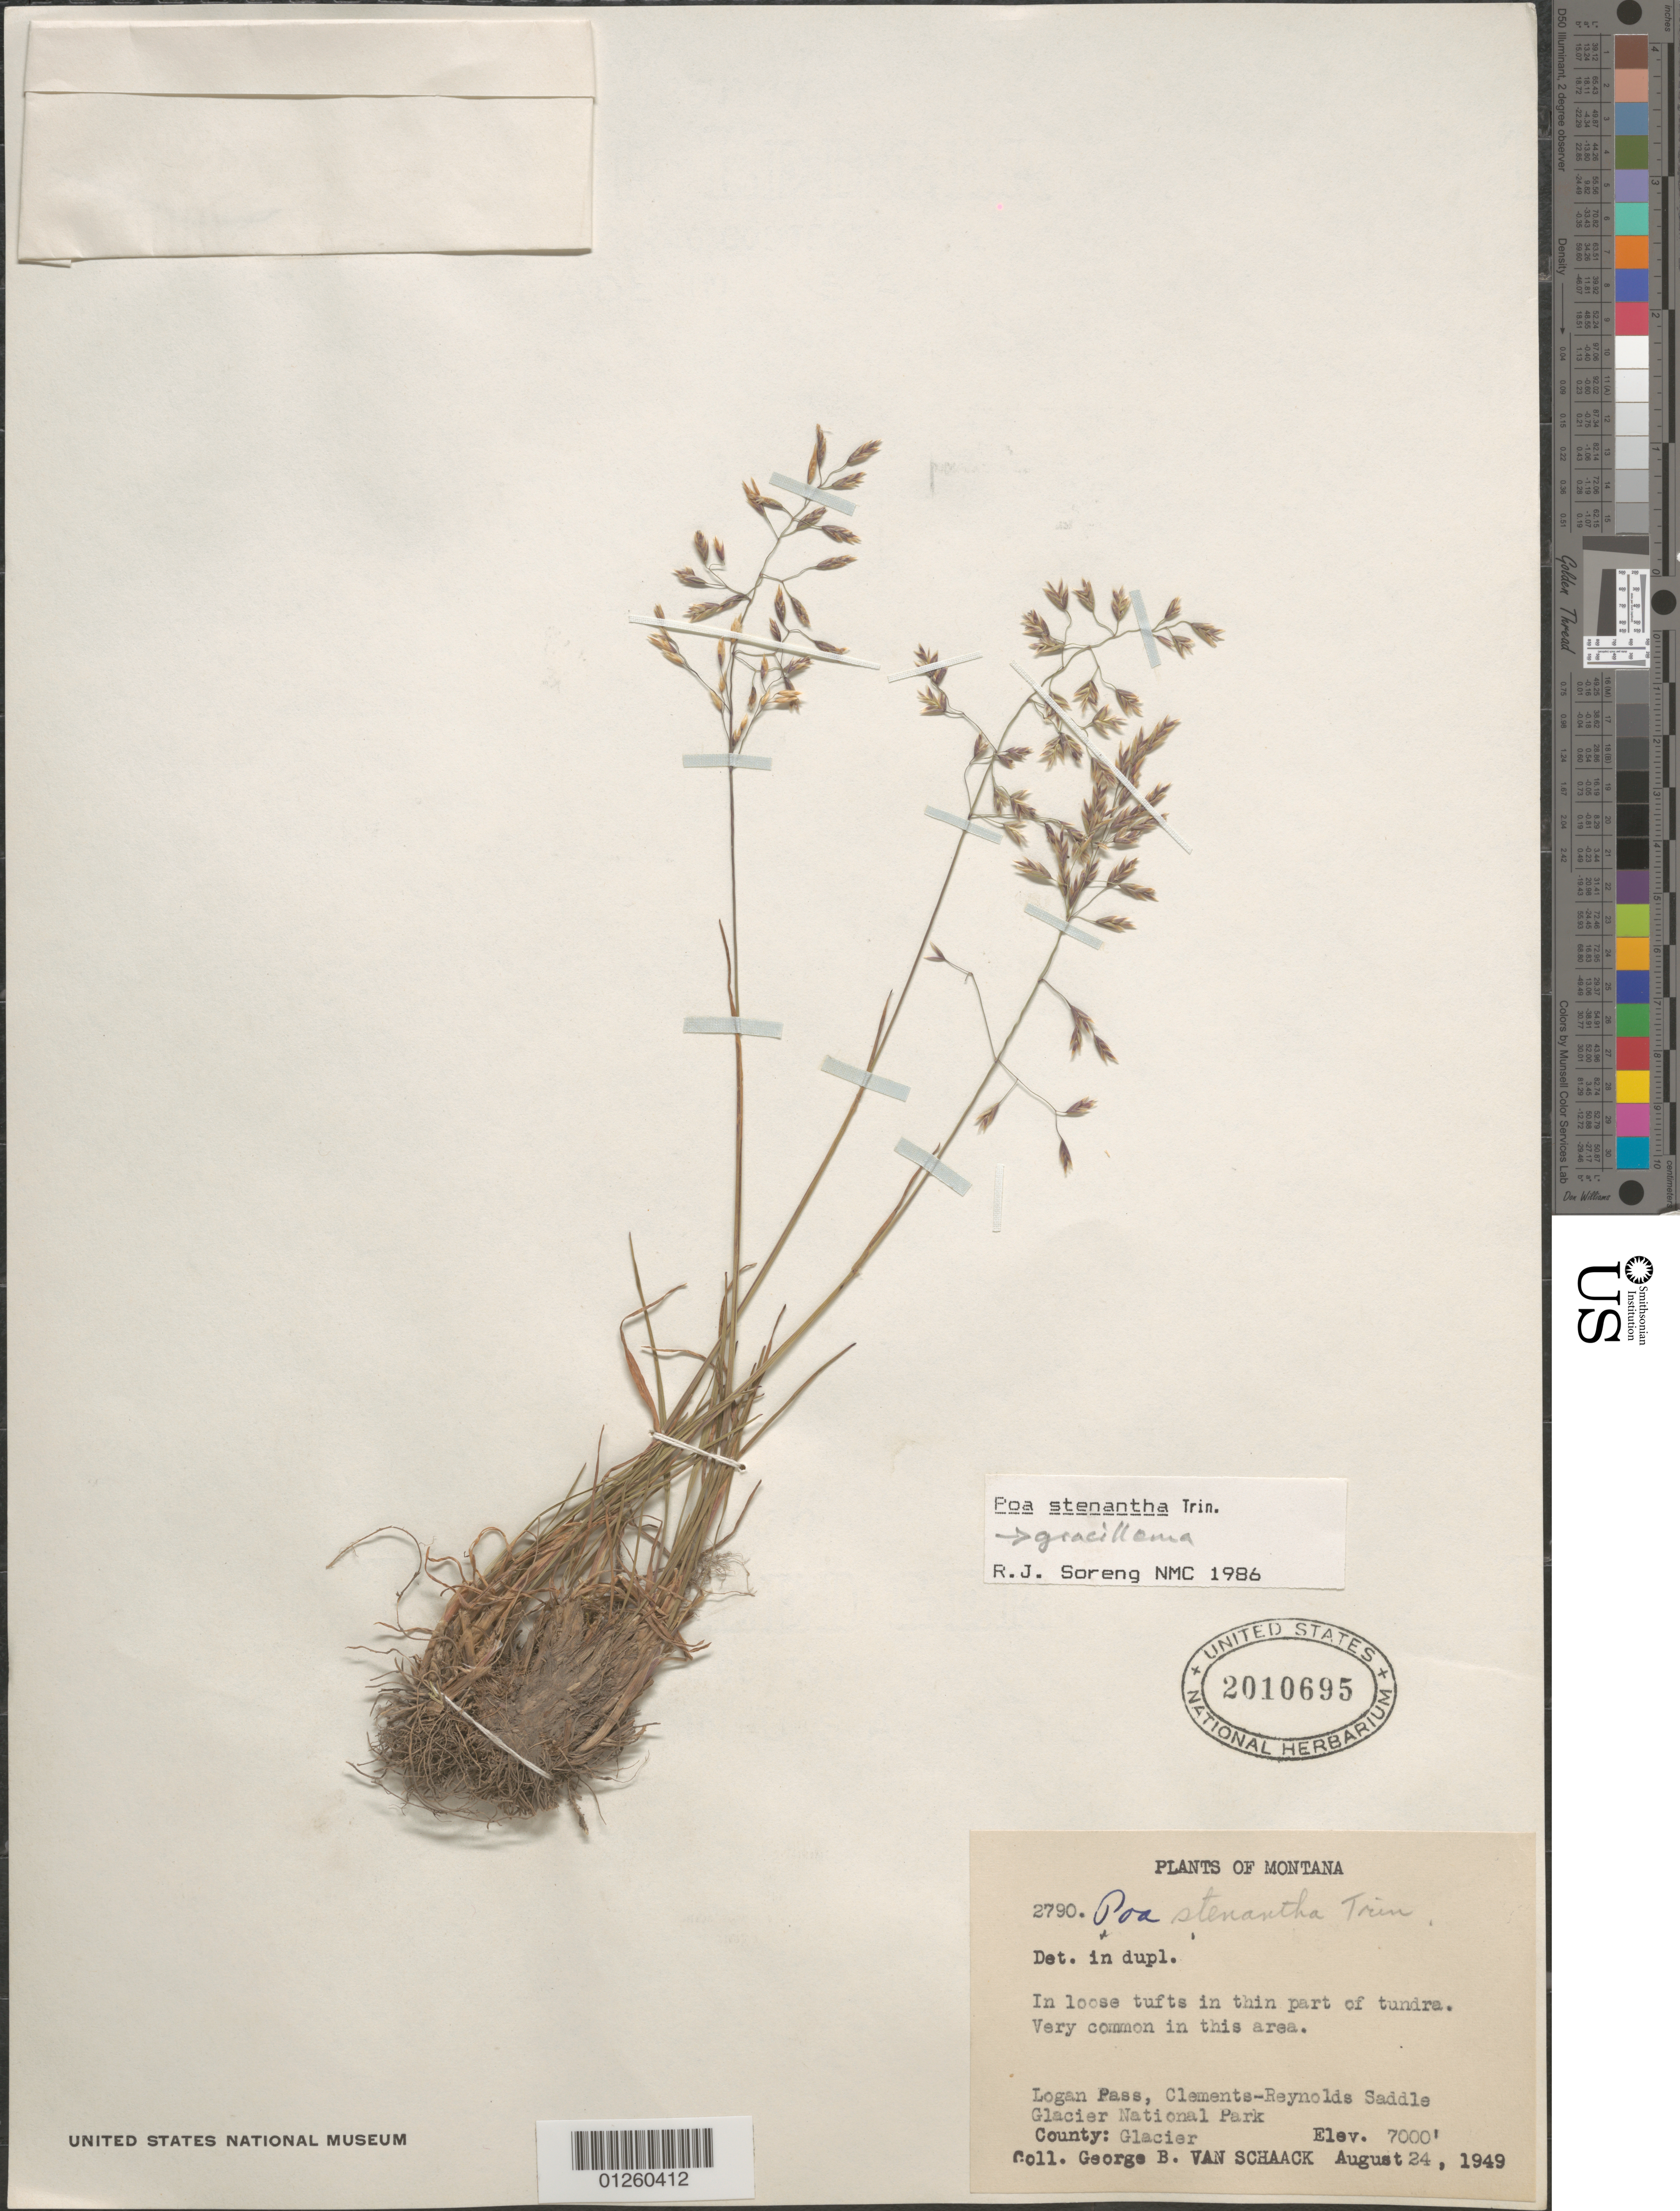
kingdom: Plantae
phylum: Tracheophyta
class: Liliopsida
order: Poales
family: Poaceae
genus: Poa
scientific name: Poa stenantha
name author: Trin.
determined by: Soreng, Robert J., Research Associate (BOT), Smithsonian Institution - National Museum of Natural History (UNITED STATES)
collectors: G. Van Schaak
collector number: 2790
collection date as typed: August 24, 1949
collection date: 1949-08-24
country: United States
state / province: Montana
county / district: Glacier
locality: Logan Pass, Clements-Reynolds Saddle Glacier National Park.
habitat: In loose tufts in thin part of tundra. Very common in this area.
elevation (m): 2134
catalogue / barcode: US 2010695